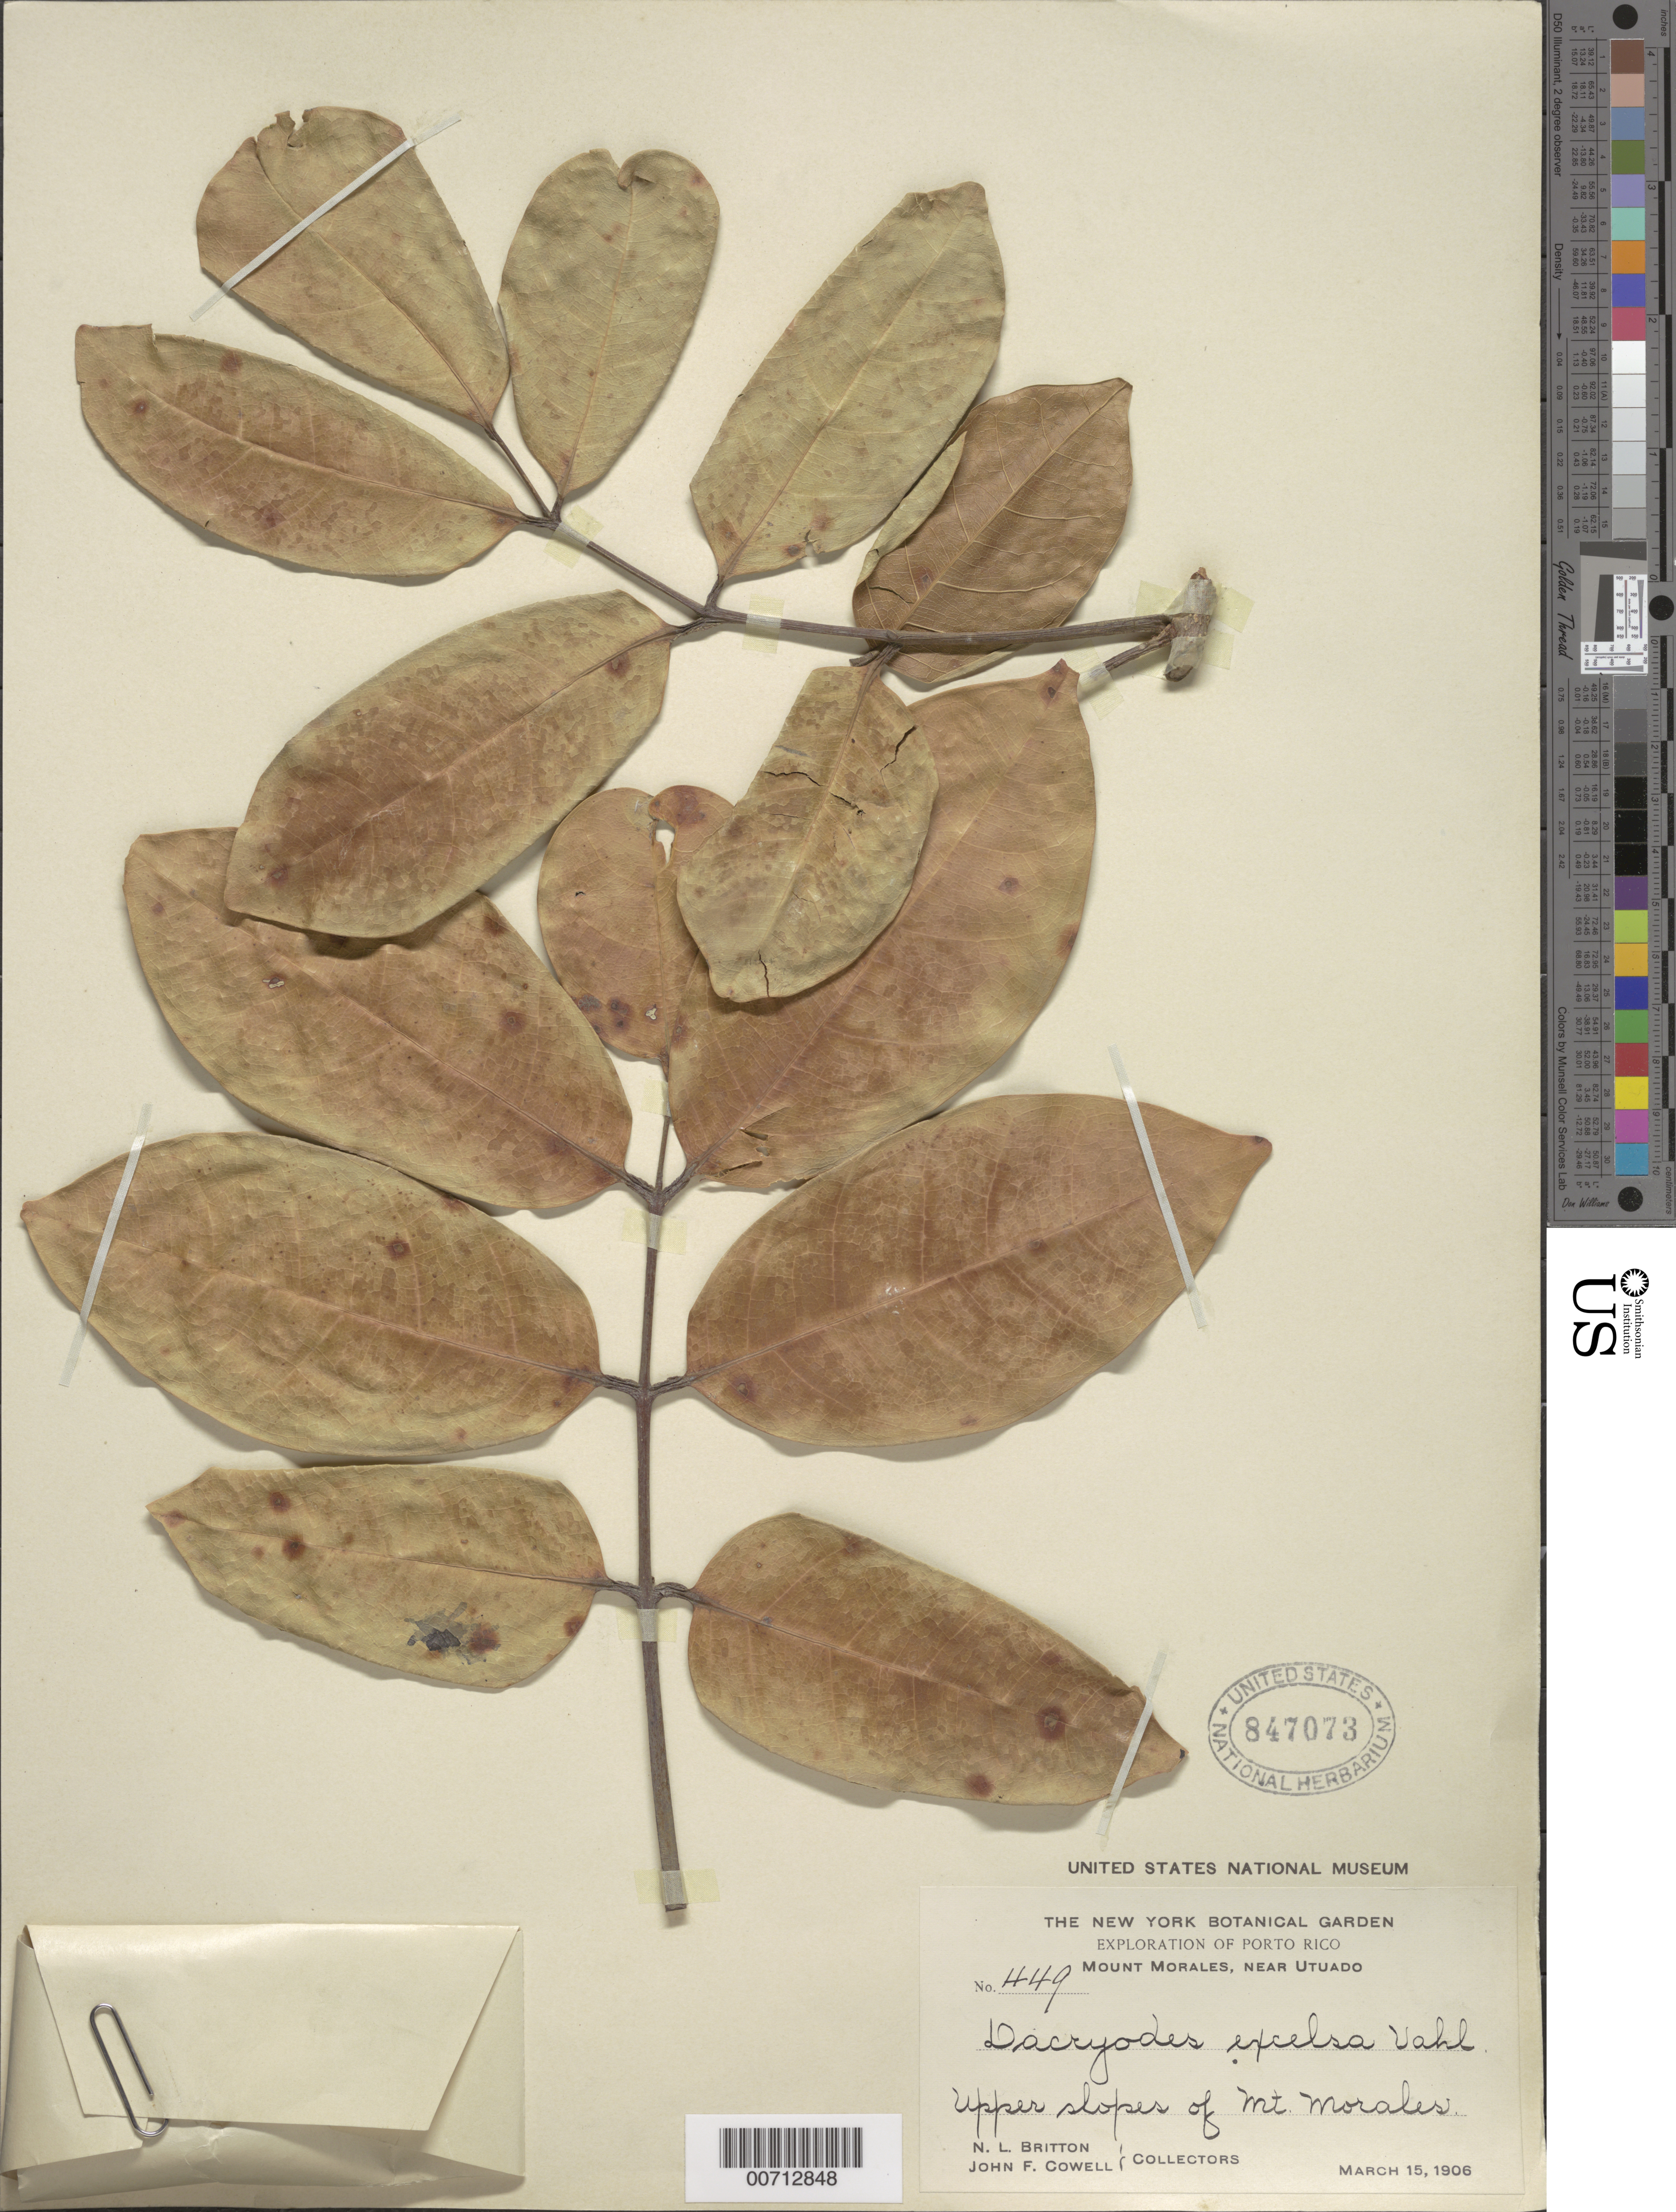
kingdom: Plantae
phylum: Tracheophyta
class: Magnoliopsida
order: Sapindales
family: Burseraceae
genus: Dacryodes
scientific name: Dacryodes excelsa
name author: Vahl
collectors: N. Britton & J. F. Cowell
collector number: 449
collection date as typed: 15 Mar 1906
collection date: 1906-03-15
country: Puerto Rico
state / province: Utuado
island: Greater Antilles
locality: Mount Morales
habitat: Upper slopes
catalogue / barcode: US 847073